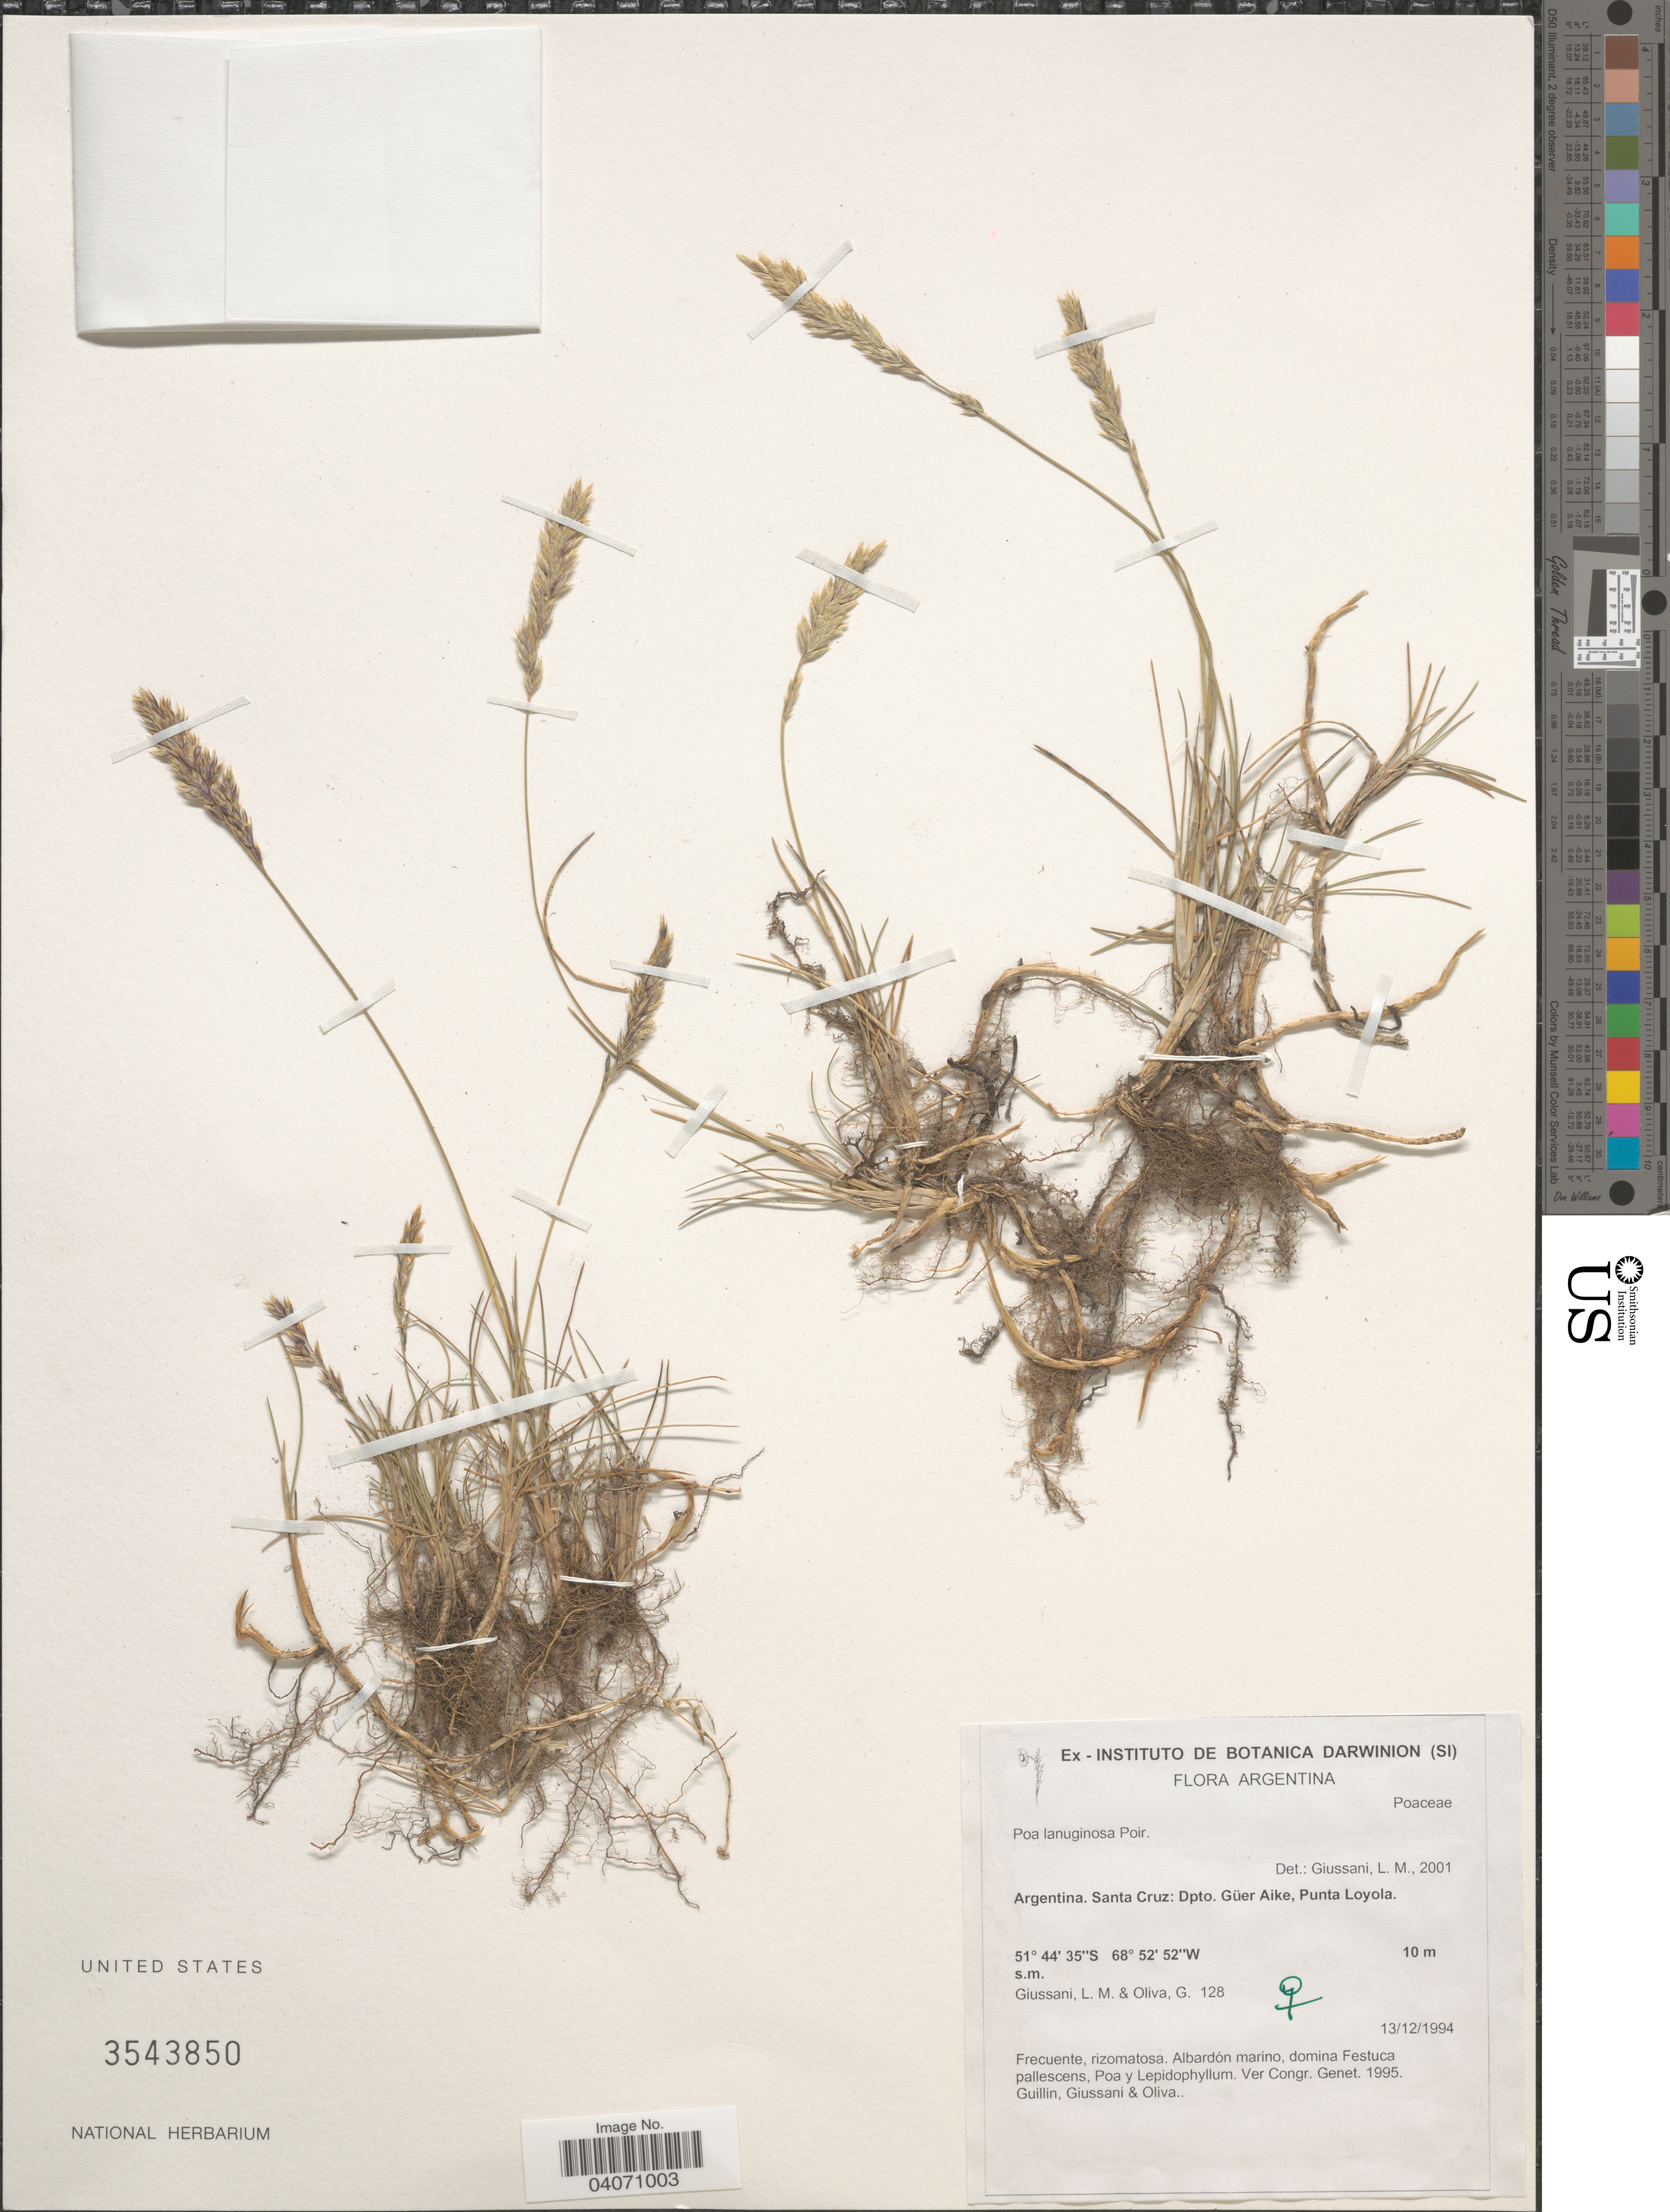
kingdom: Plantae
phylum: Tracheophyta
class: Liliopsida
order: Poales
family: Poaceae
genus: Poa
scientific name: Poa lanuginosa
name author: Poir.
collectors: L. Giussani & G. Oliva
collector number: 128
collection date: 1994-12-13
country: Argentina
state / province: Santa Cruz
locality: Dpto. Güer Aike, Punta Loyola.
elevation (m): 10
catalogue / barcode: US 3543850